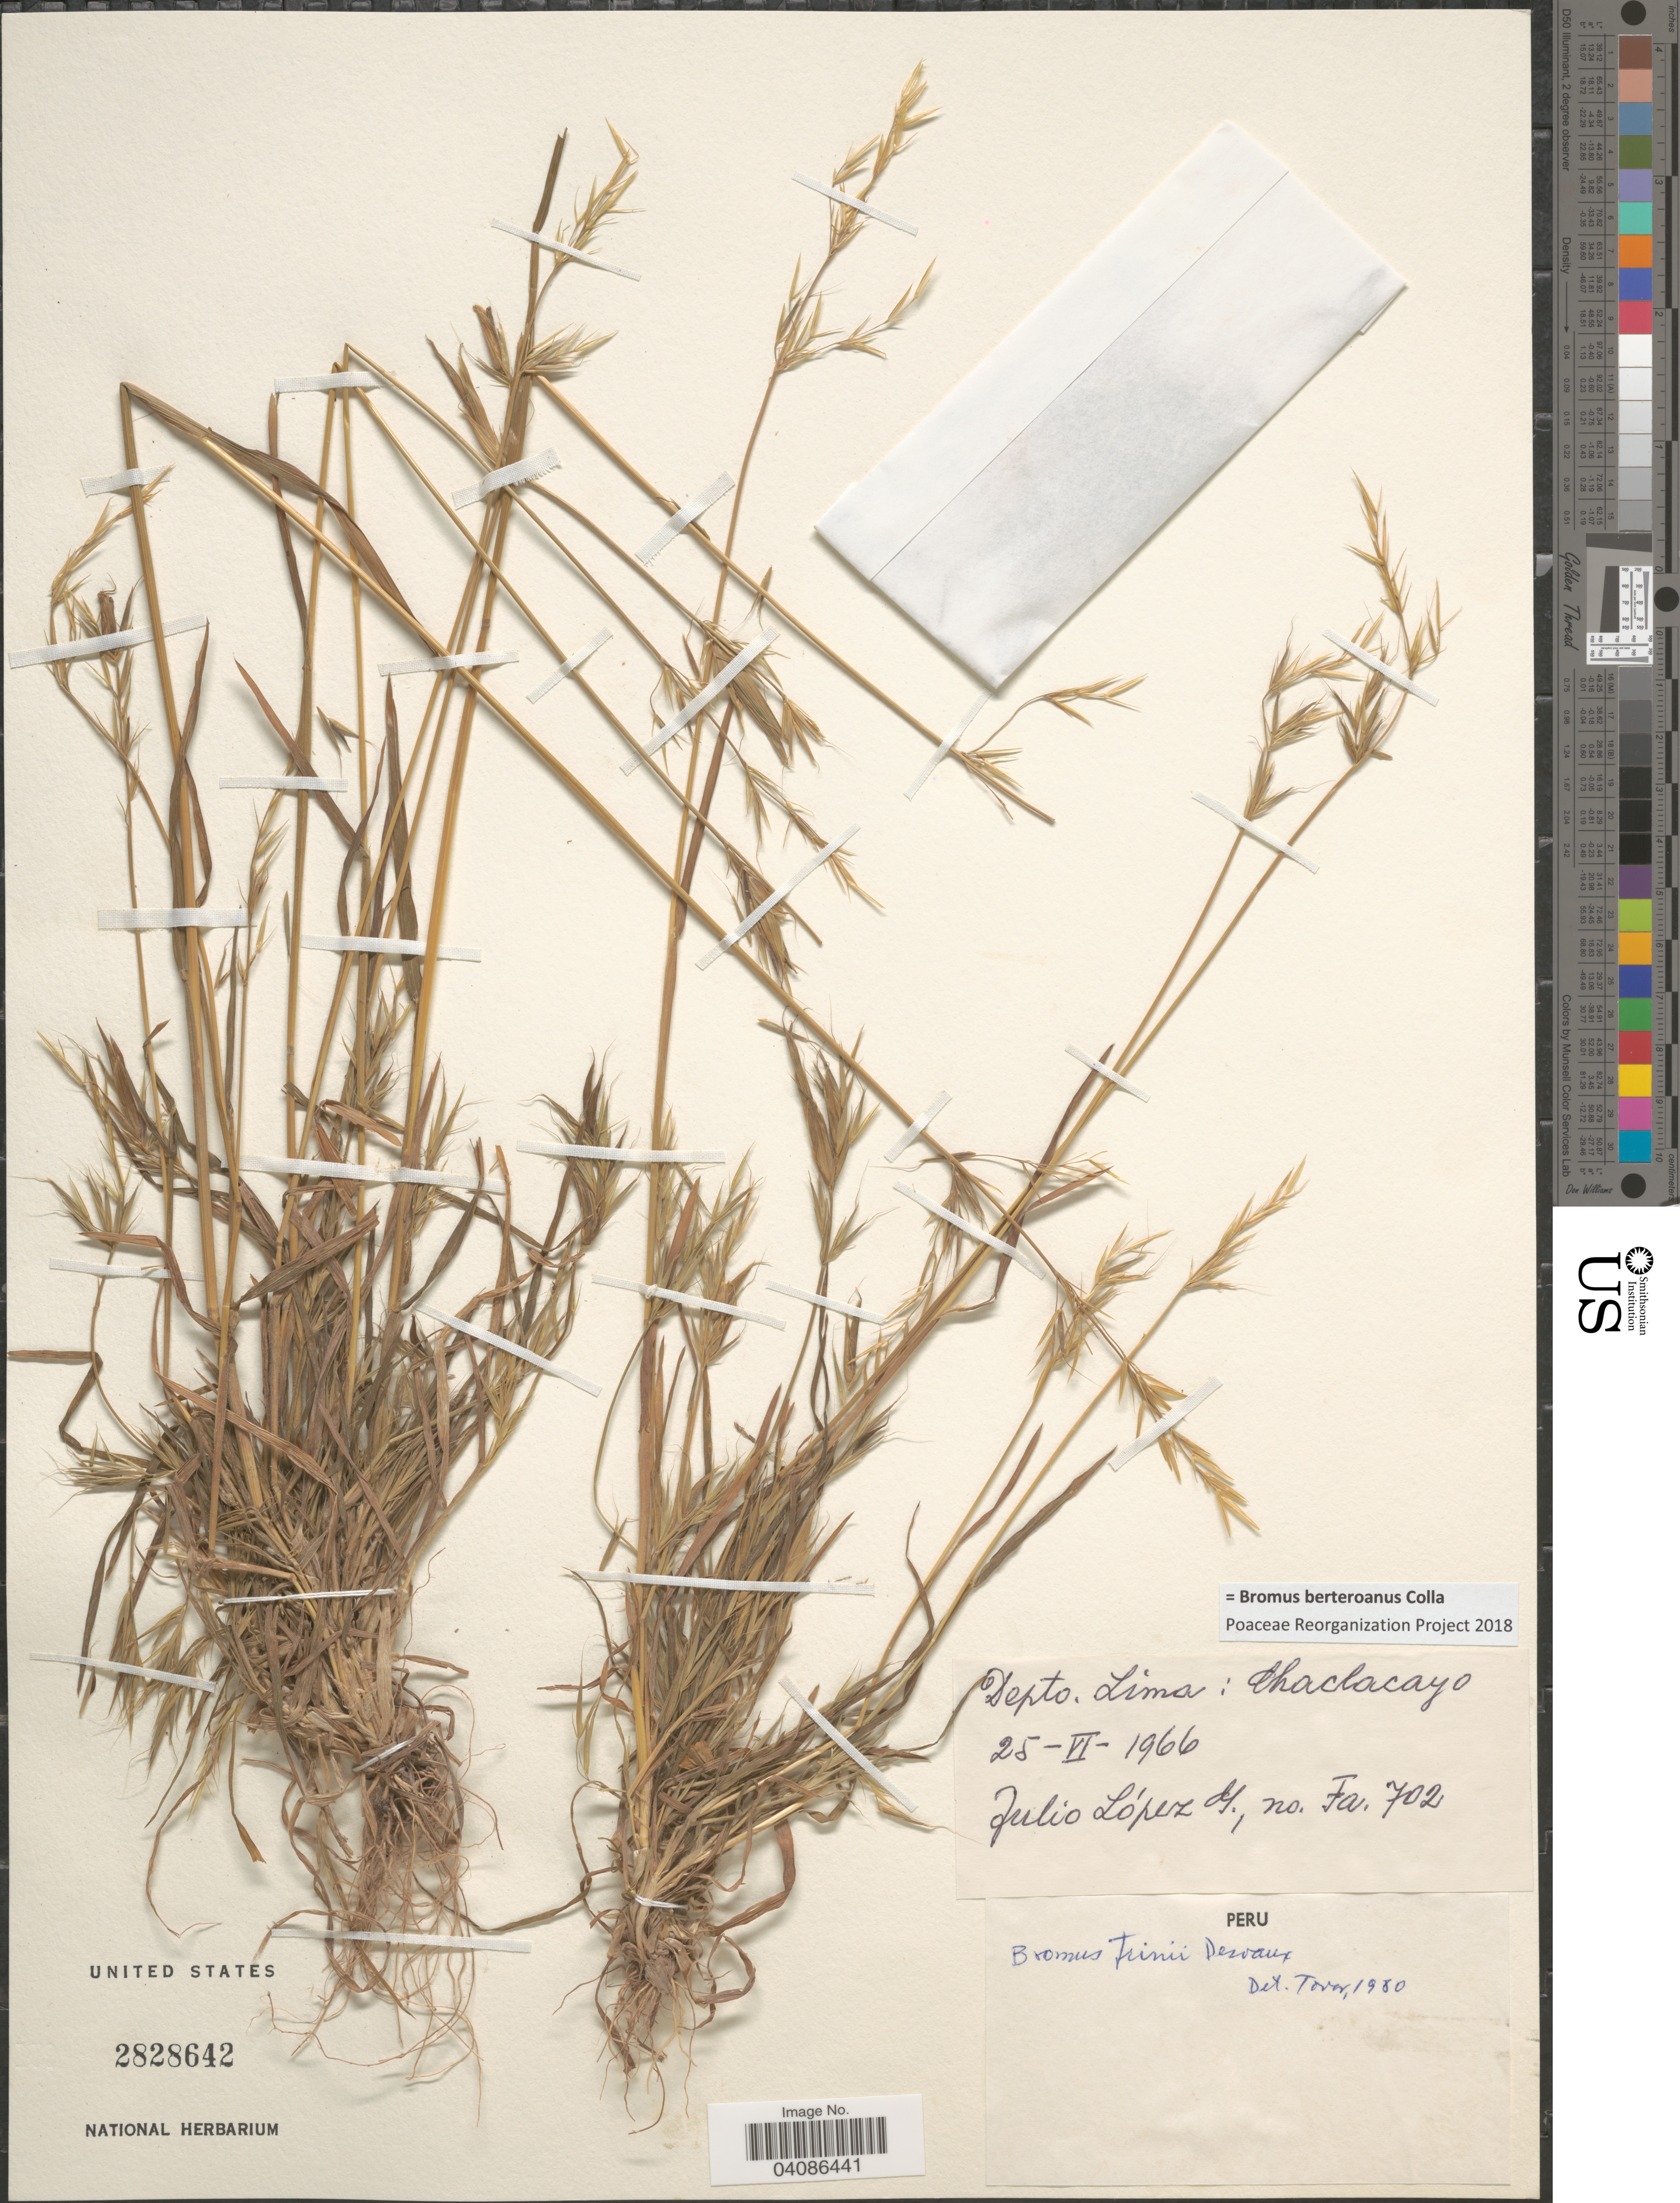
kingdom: Plantae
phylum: Tracheophyta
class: Liliopsida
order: Poales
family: Poaceae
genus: Bromus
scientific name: Bromus berteroanus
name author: Colla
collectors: J. Lopez M.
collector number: Fa702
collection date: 1966-06-25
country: Peru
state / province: Lima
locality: Depto Lima: Chaclacayo.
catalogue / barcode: US 2828642